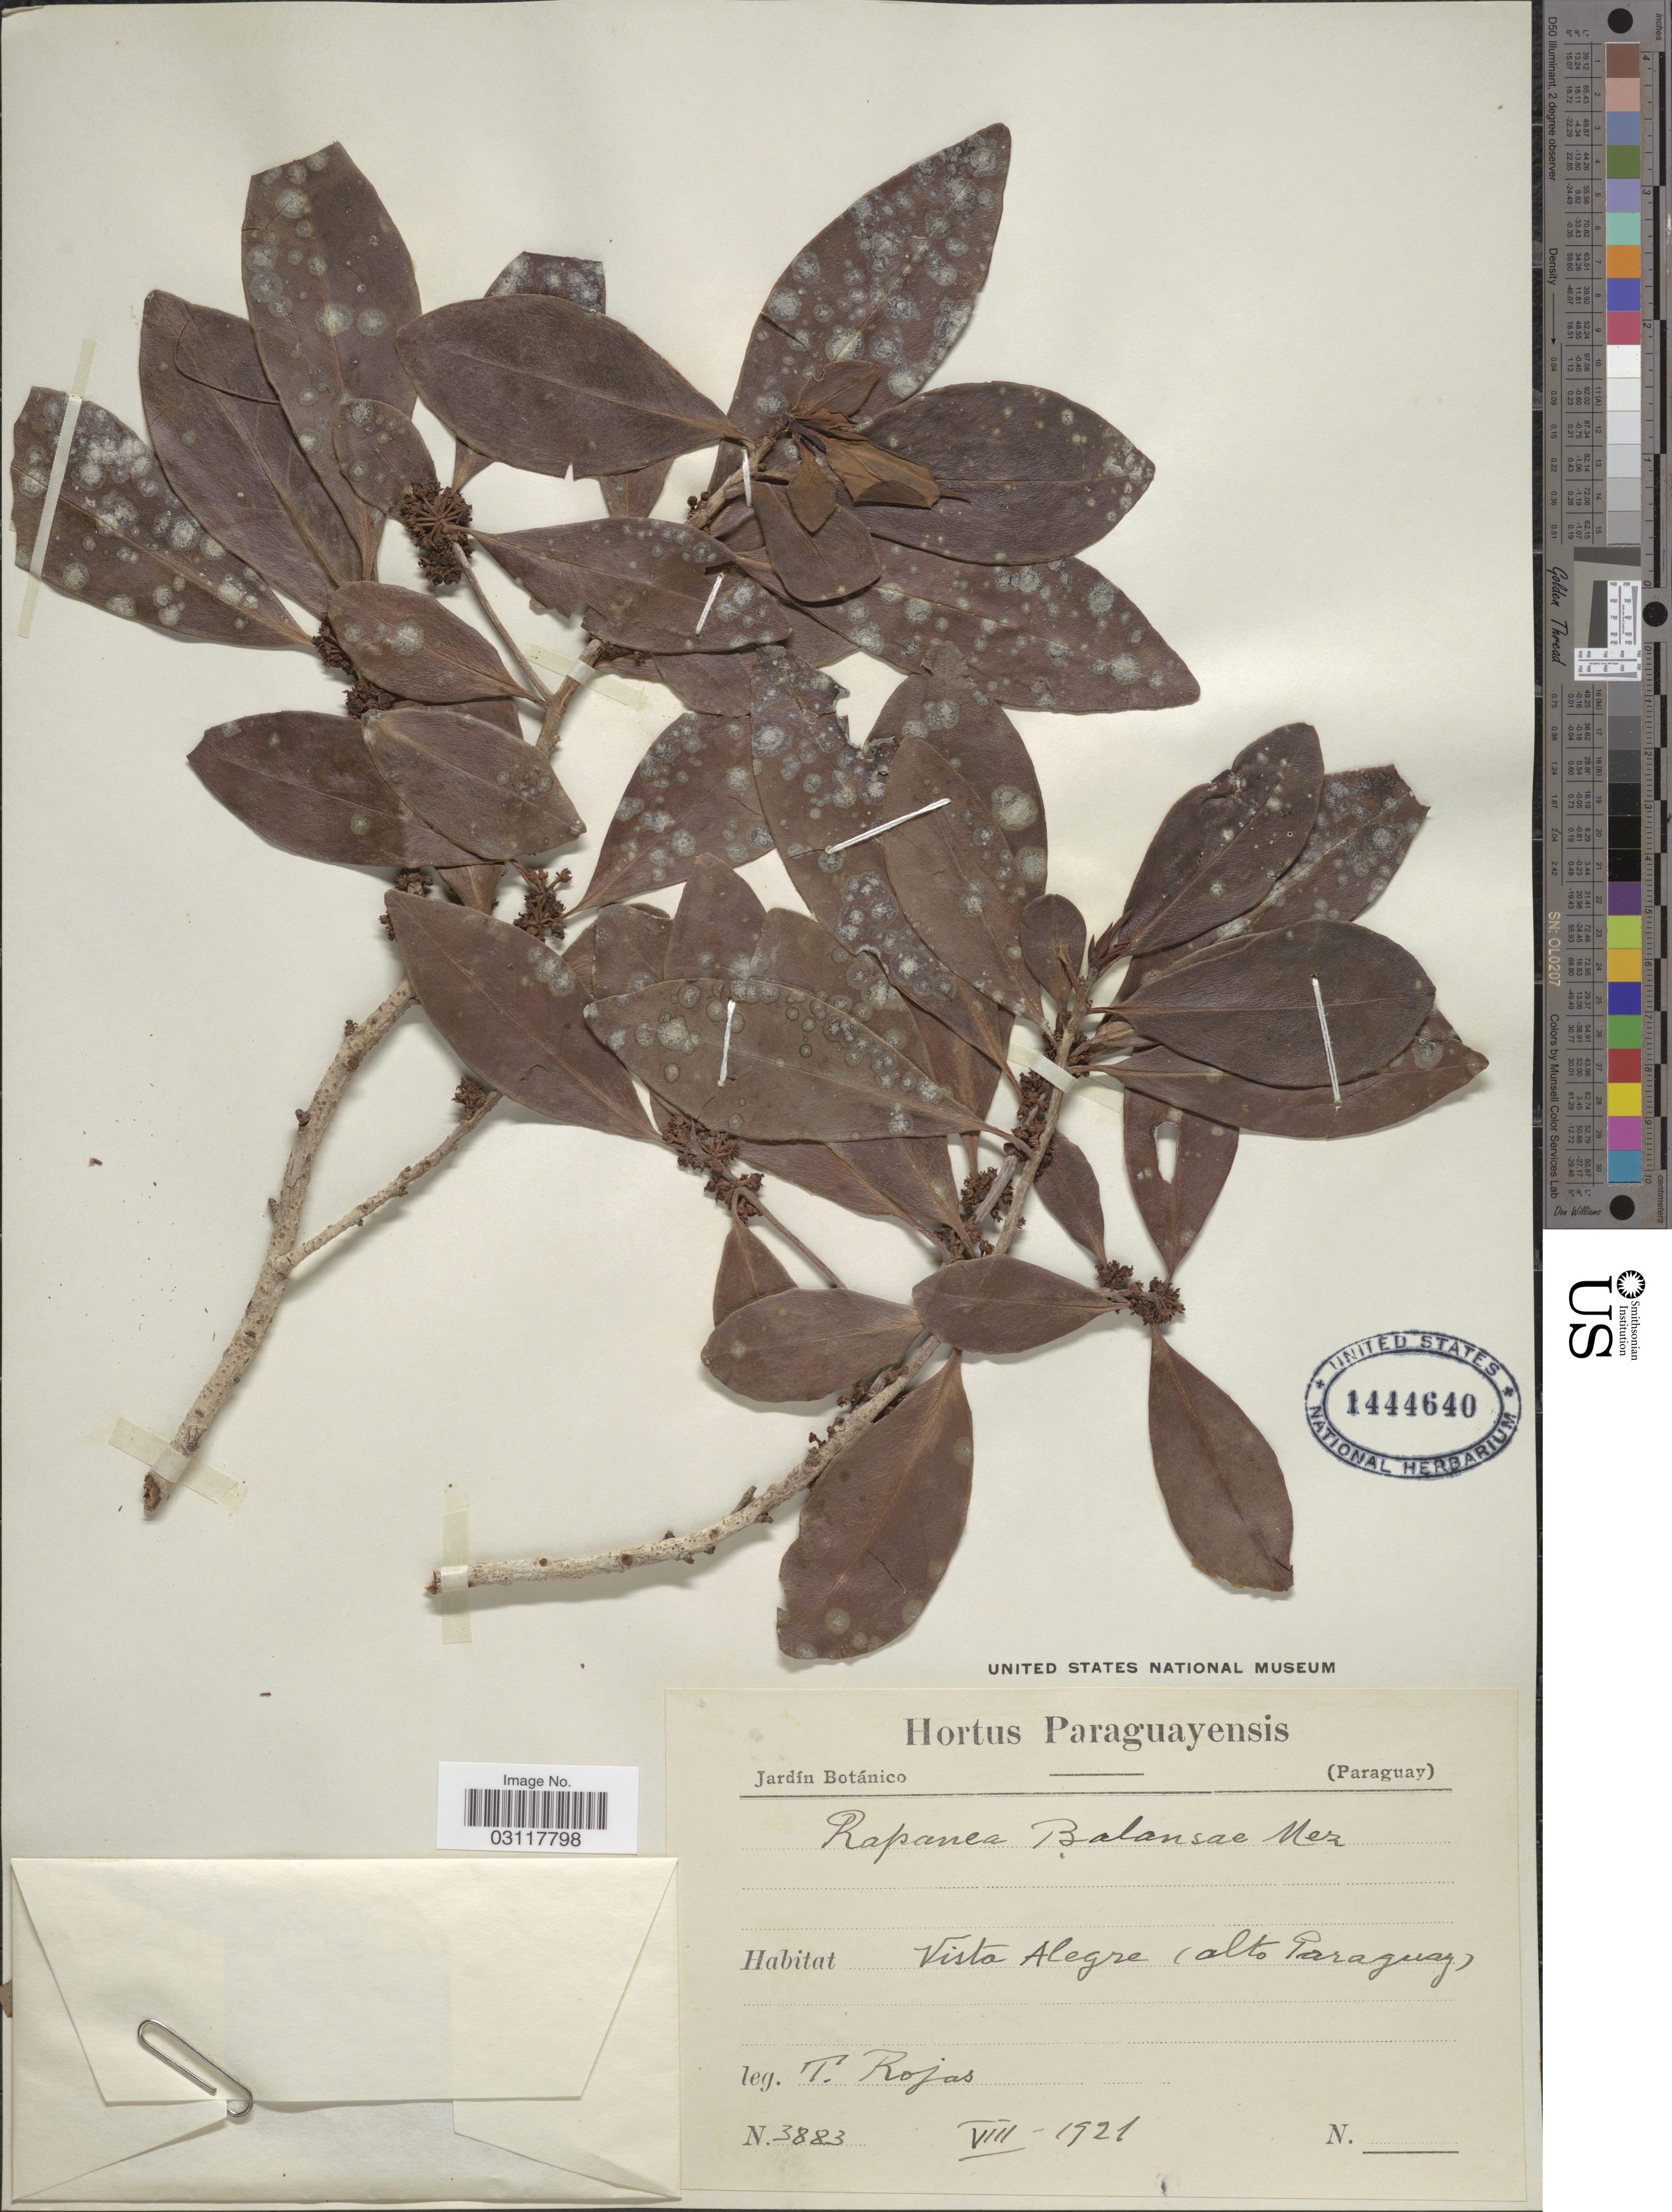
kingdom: Plantae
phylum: Tracheophyta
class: Magnoliopsida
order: Ericales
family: Primulaceae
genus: Rapanea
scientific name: Rapanea balansae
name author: Mez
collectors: T. Rojas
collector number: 3883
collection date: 1921-08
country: Paraguay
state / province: Alto Paraguay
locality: Vista Alegre.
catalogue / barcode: US 1444640